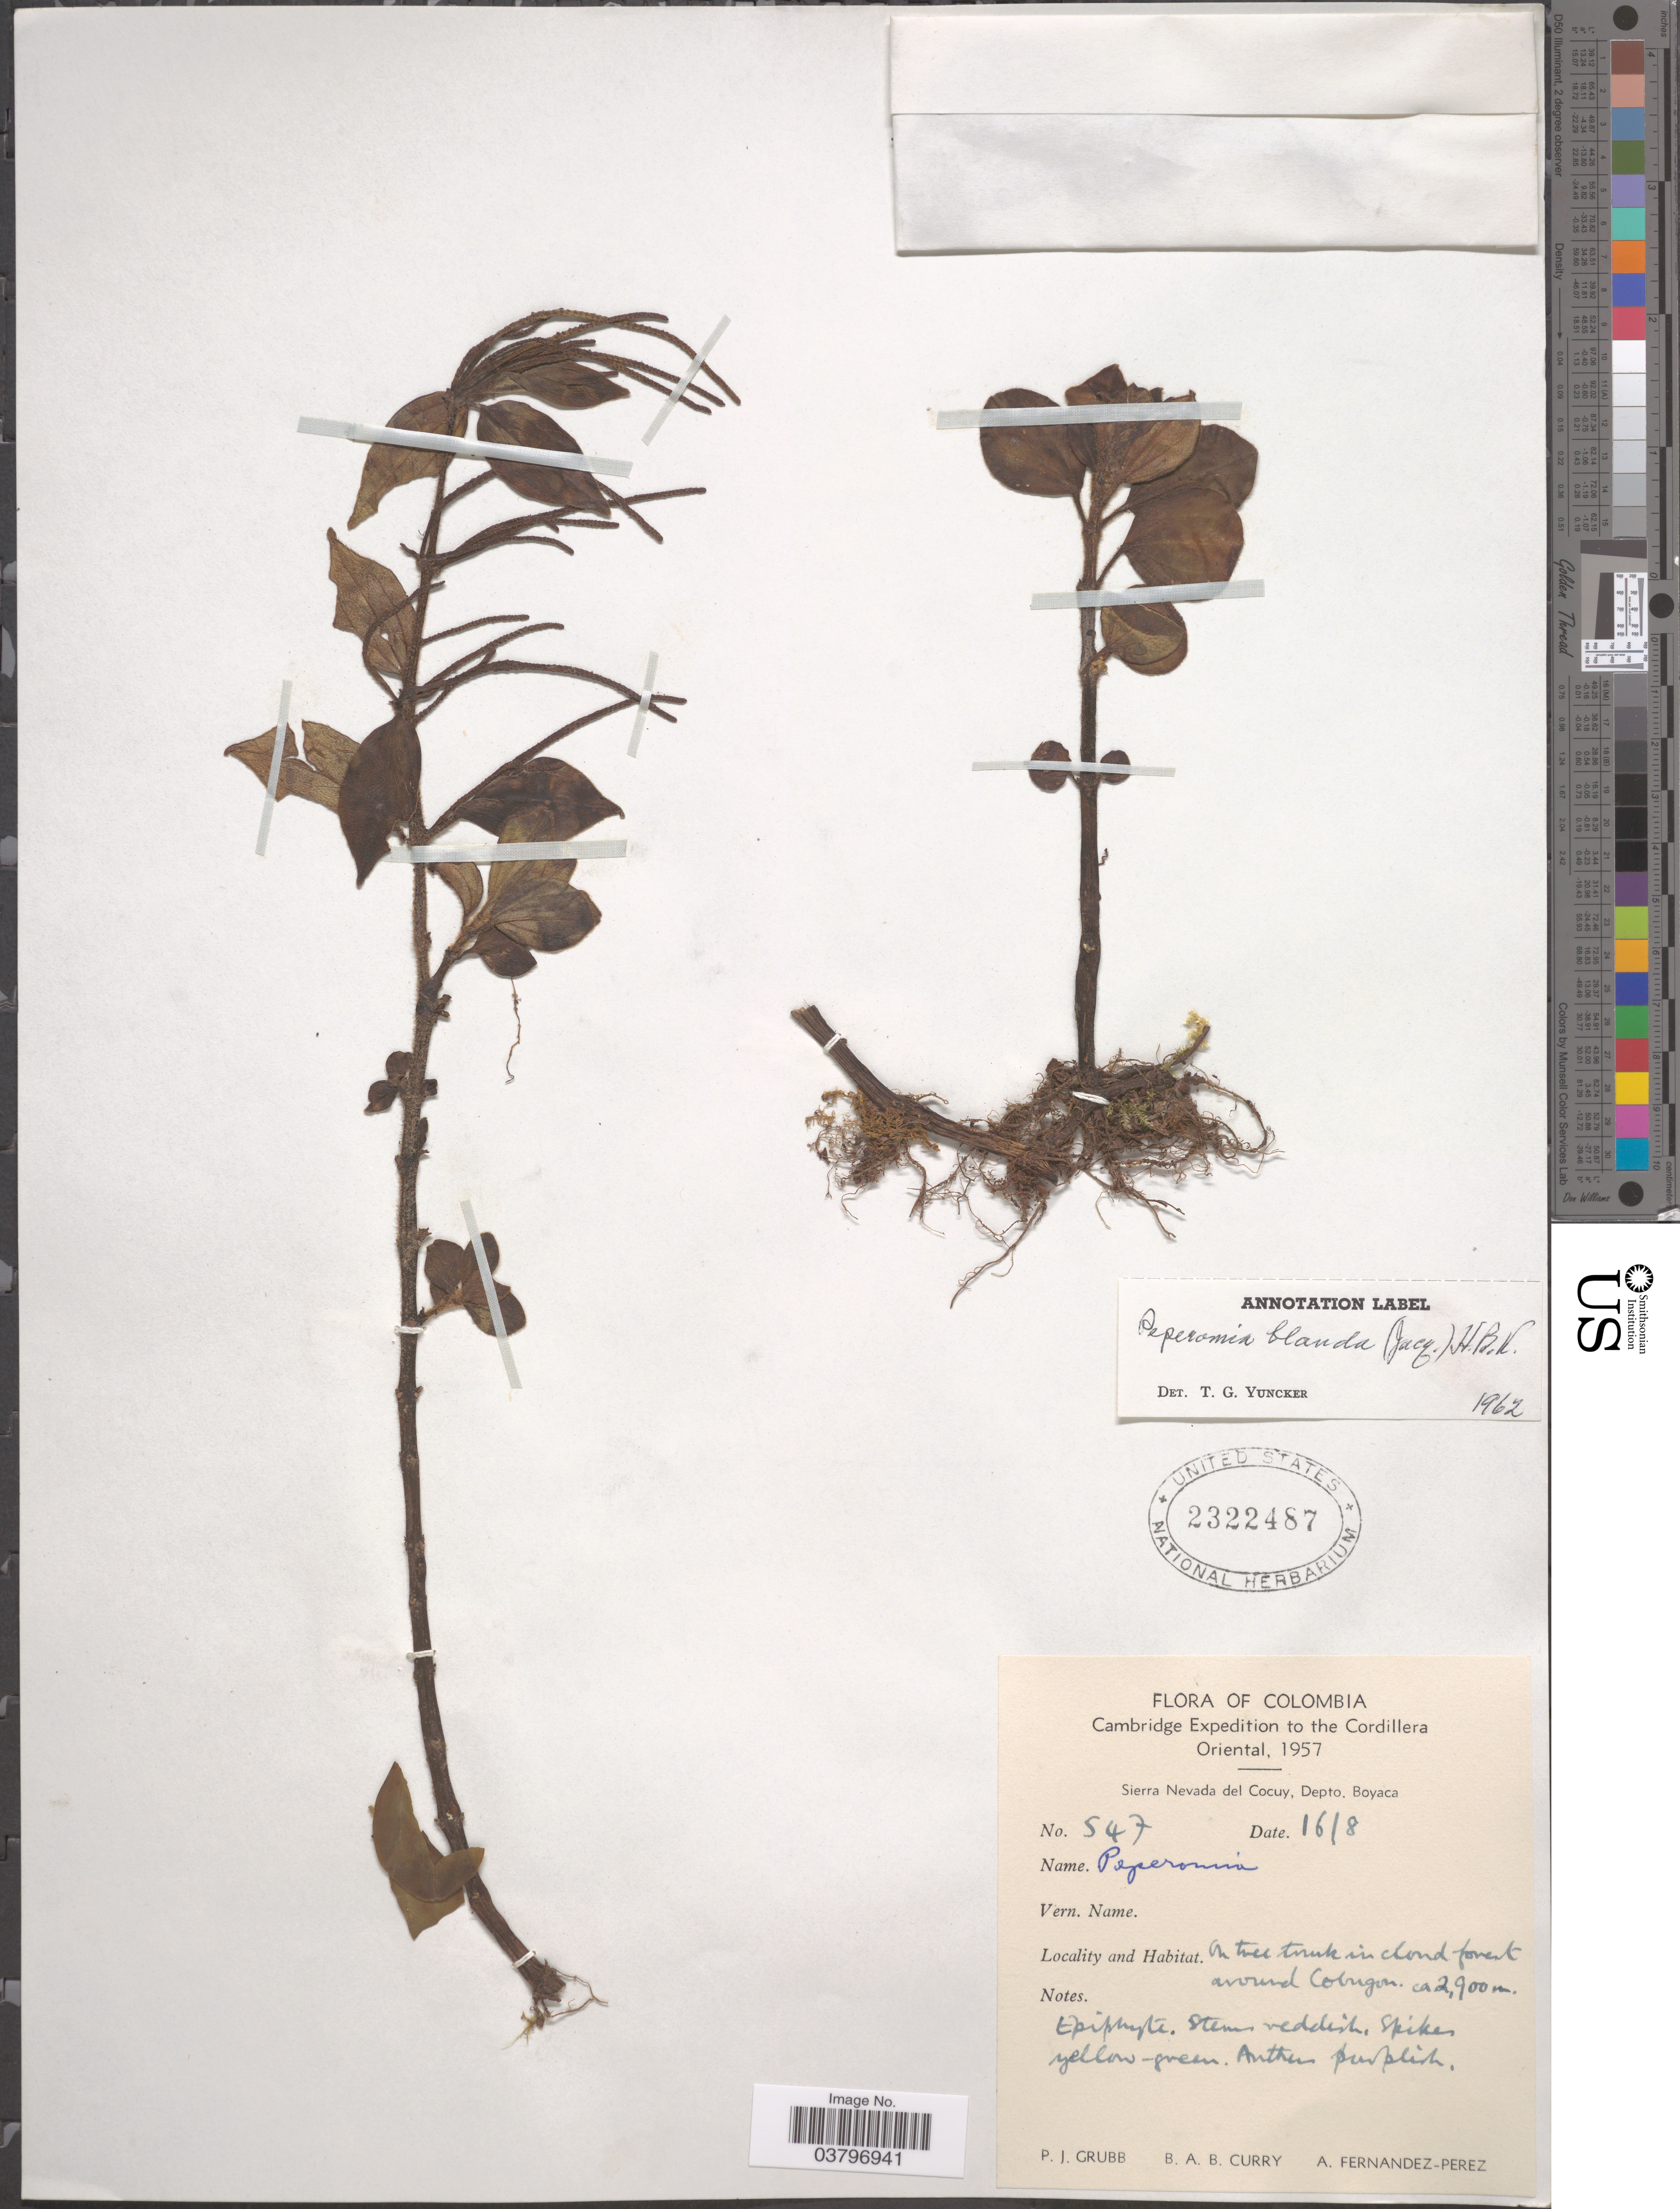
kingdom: Plantae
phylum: Tracheophyta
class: Magnoliopsida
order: Piperales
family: Piperaceae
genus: Peperomia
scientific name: Peperomia blanda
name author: (Jacq.) Kunth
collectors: P. J. Grubb, B. A. B. Curry & A. Fernández-Pérez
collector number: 547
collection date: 1957-08-16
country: Colombia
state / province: Boyacá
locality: Cordillera Oriental. Sierra Nevada del Cocuy, Depto. Boyaca. Around Cobugon.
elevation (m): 2900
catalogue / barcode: US 2322487